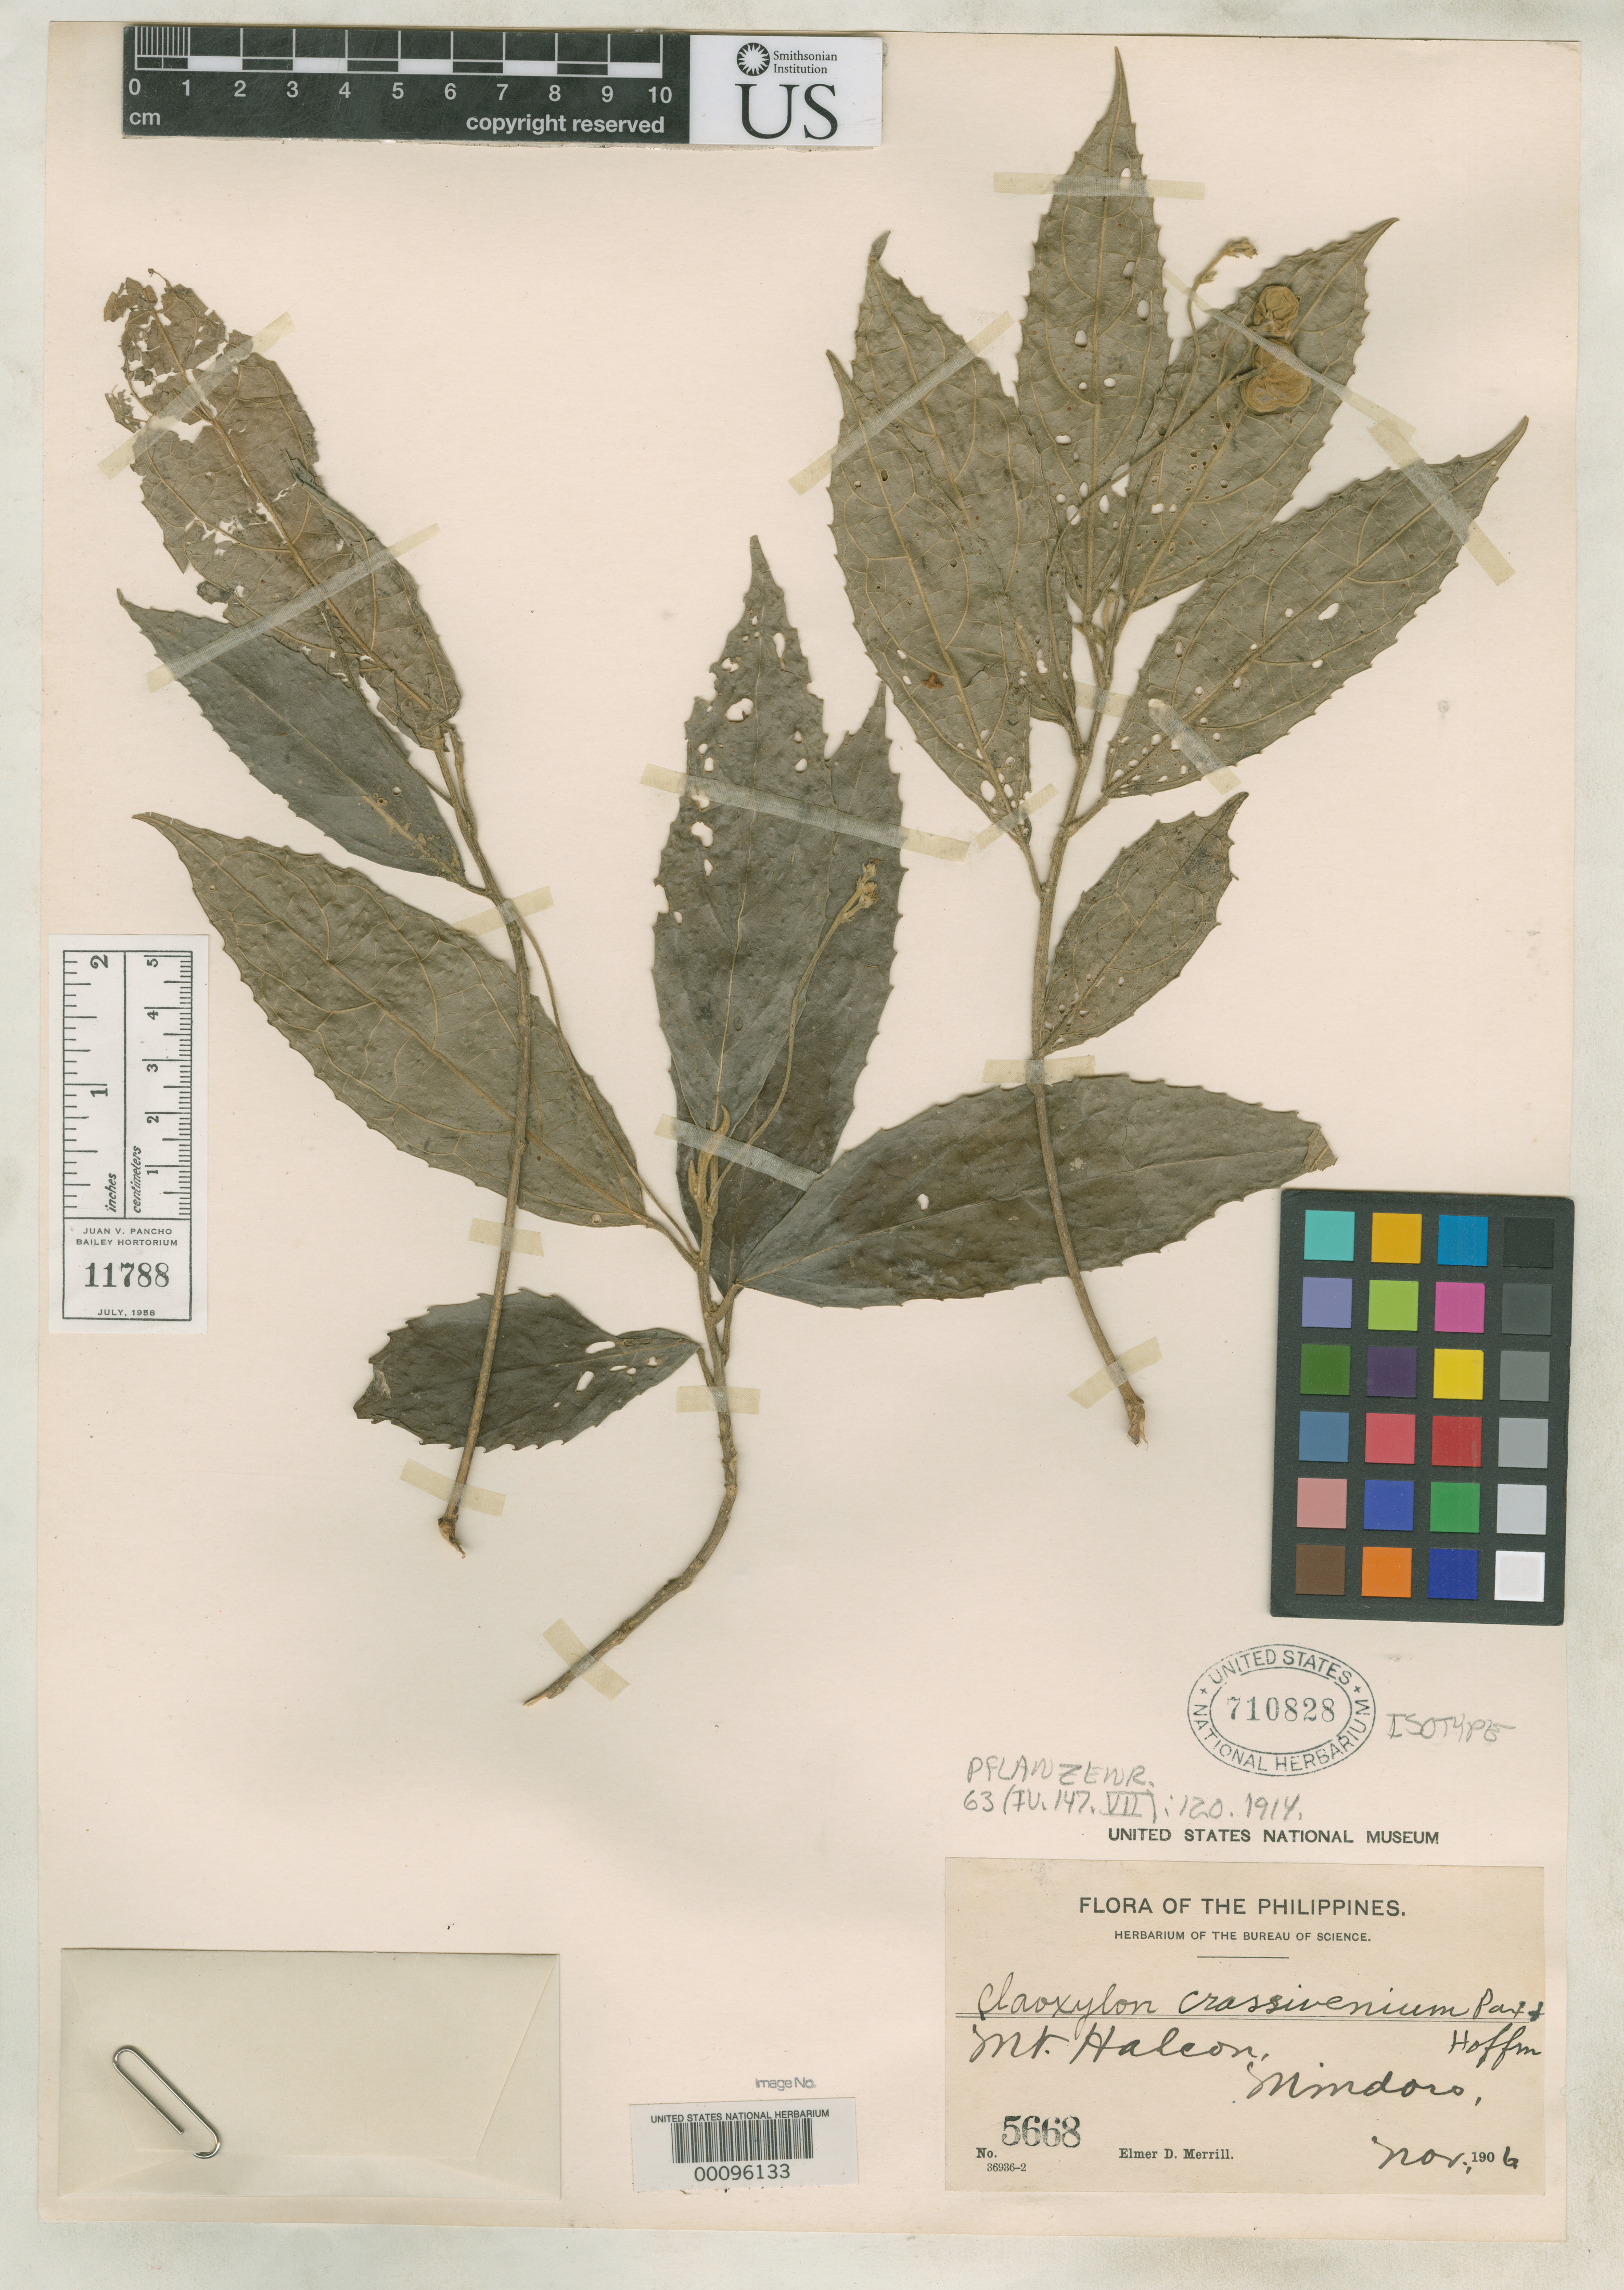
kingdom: Plantae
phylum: Tracheophyta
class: Magnoliopsida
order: Malpighiales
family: Euphorbiaceae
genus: Claoxylon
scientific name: Claoxylon crassivenium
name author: Pax & K. Hoffm. in Engl.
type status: Isotype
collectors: E. D. Merrill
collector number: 5668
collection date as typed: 06 Nov 1906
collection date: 1906-11-06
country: Philippines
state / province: Mimaropa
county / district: Mindoro Occidental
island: Mindoro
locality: Mt. Halcon.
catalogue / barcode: US 710828